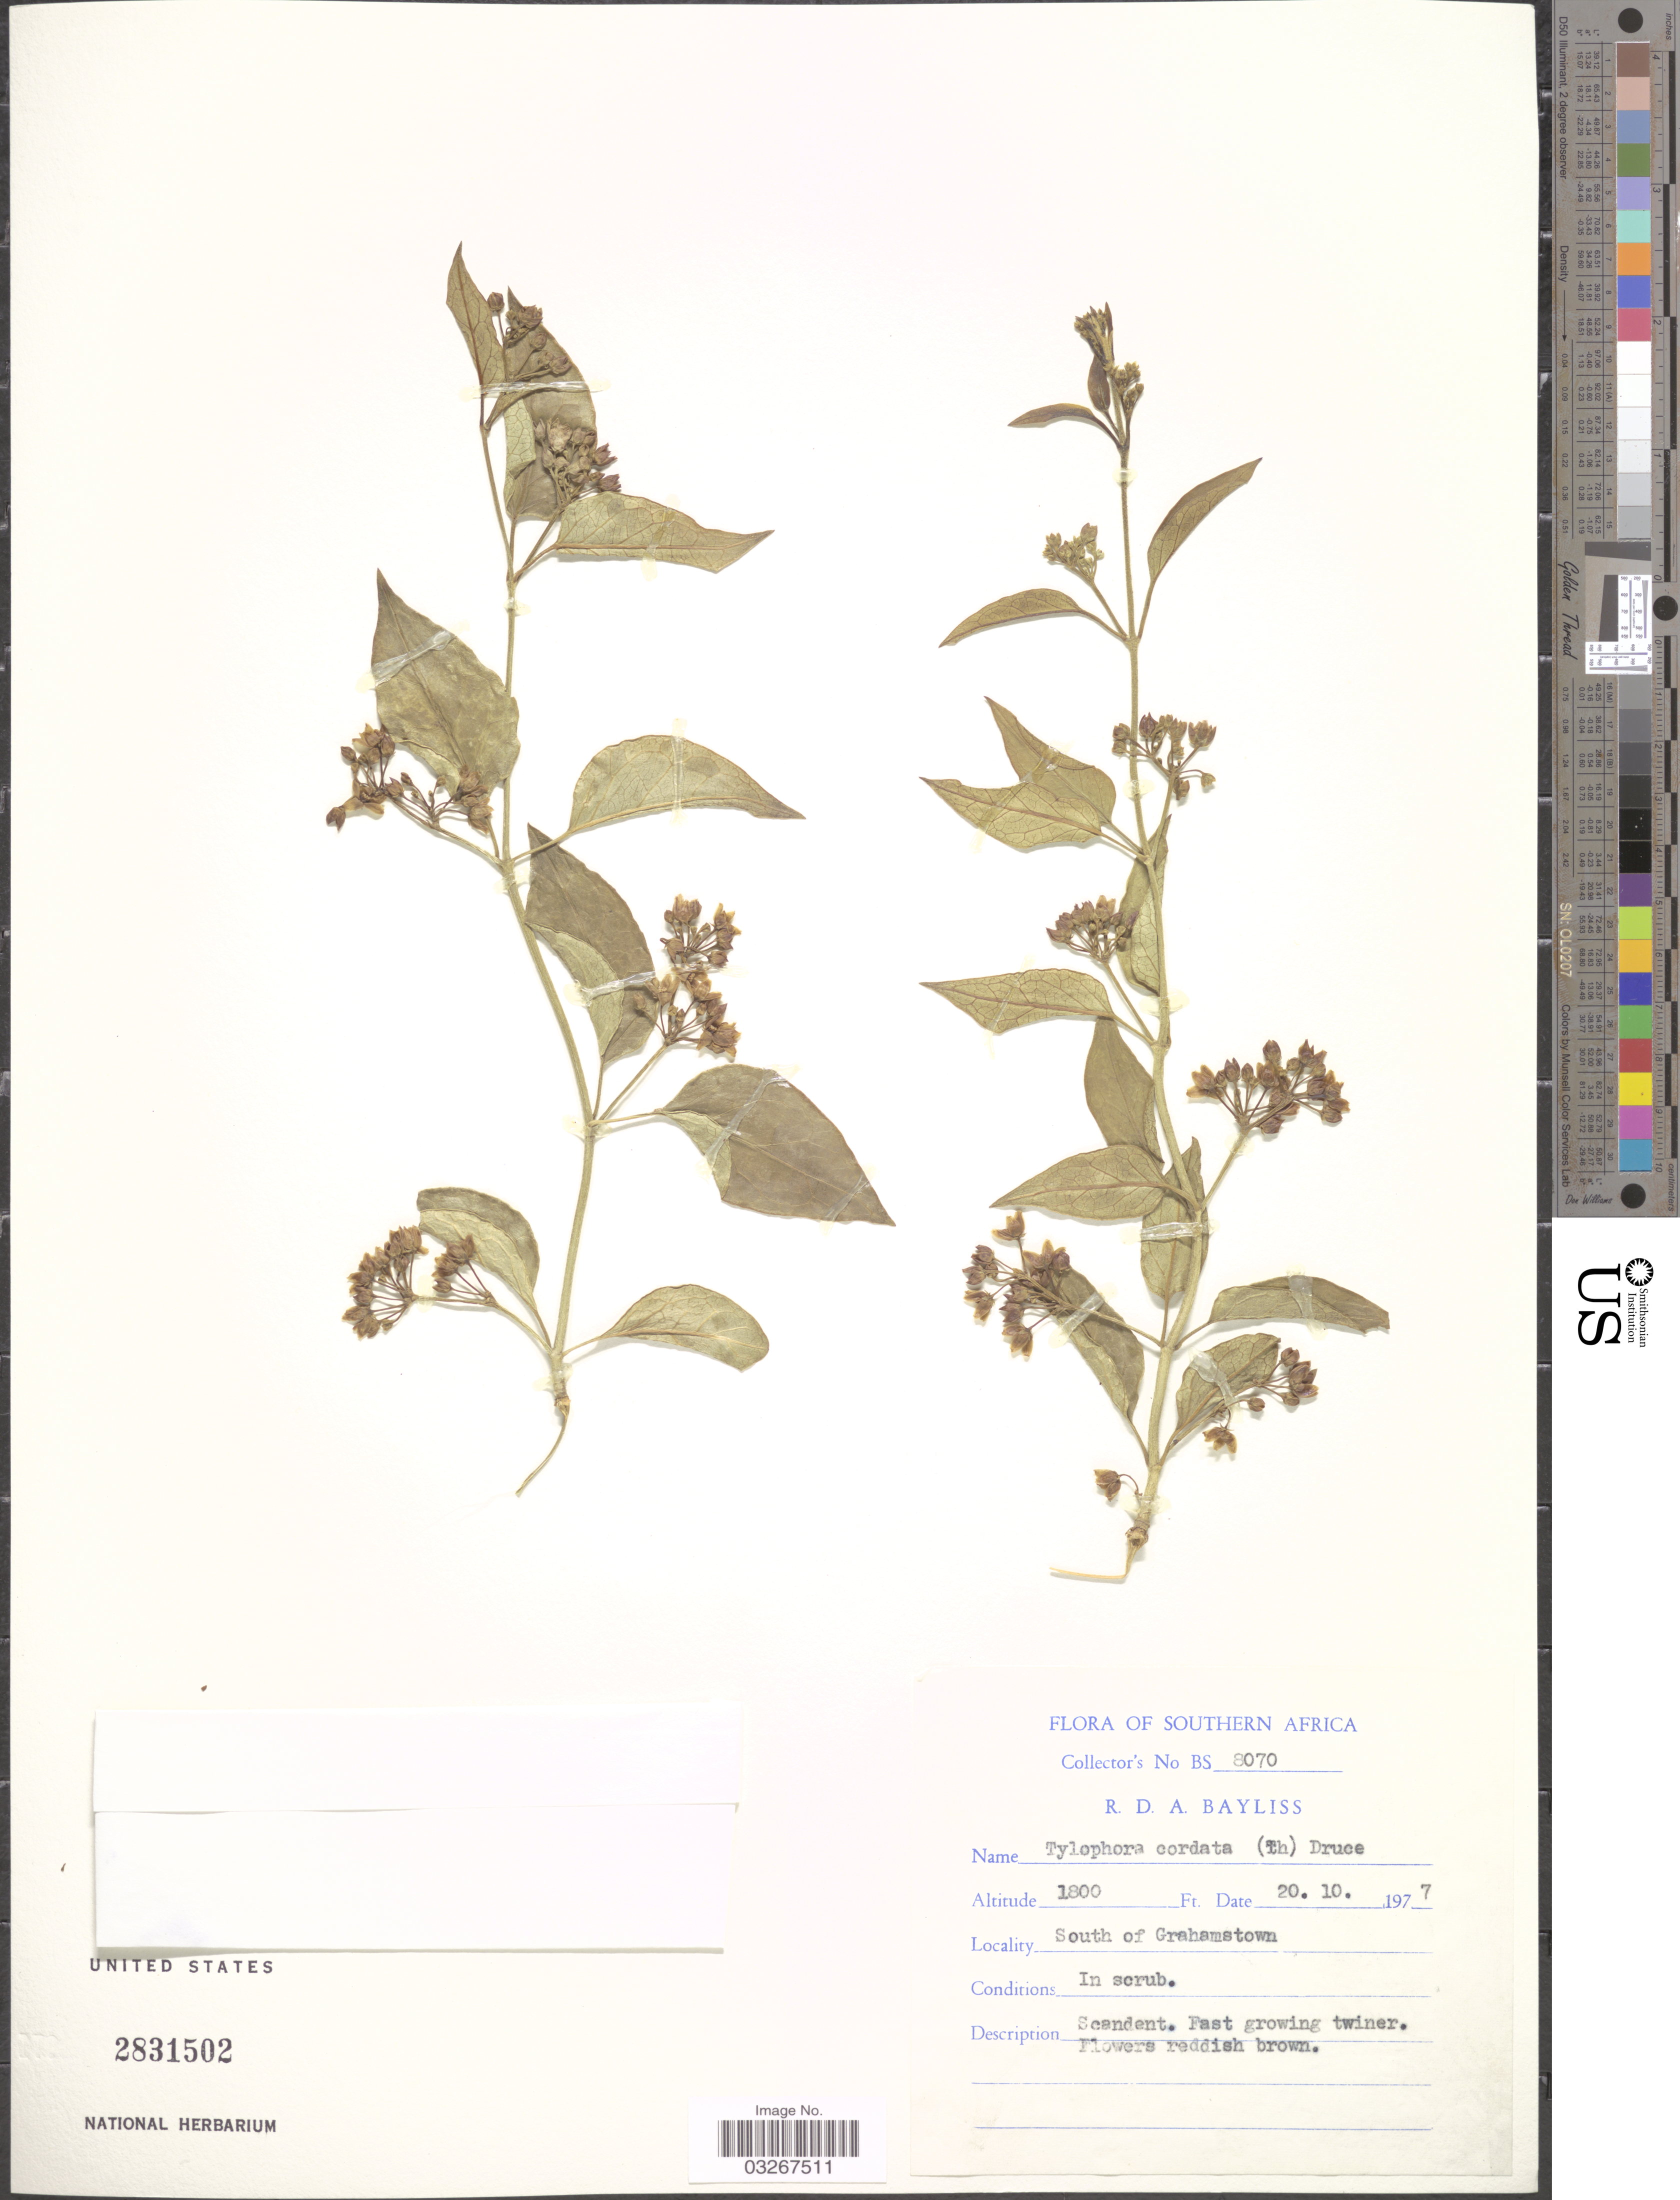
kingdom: Plantae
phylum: Tracheophyta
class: Magnoliopsida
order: Gentianales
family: Apocynaceae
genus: Tylophora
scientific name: Tylophora cordata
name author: Druce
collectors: R. Bayliss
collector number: BS8070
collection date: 1977-10-20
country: South Africa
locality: Southern Africa, South of Grahamstown.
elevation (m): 549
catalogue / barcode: US 2831502